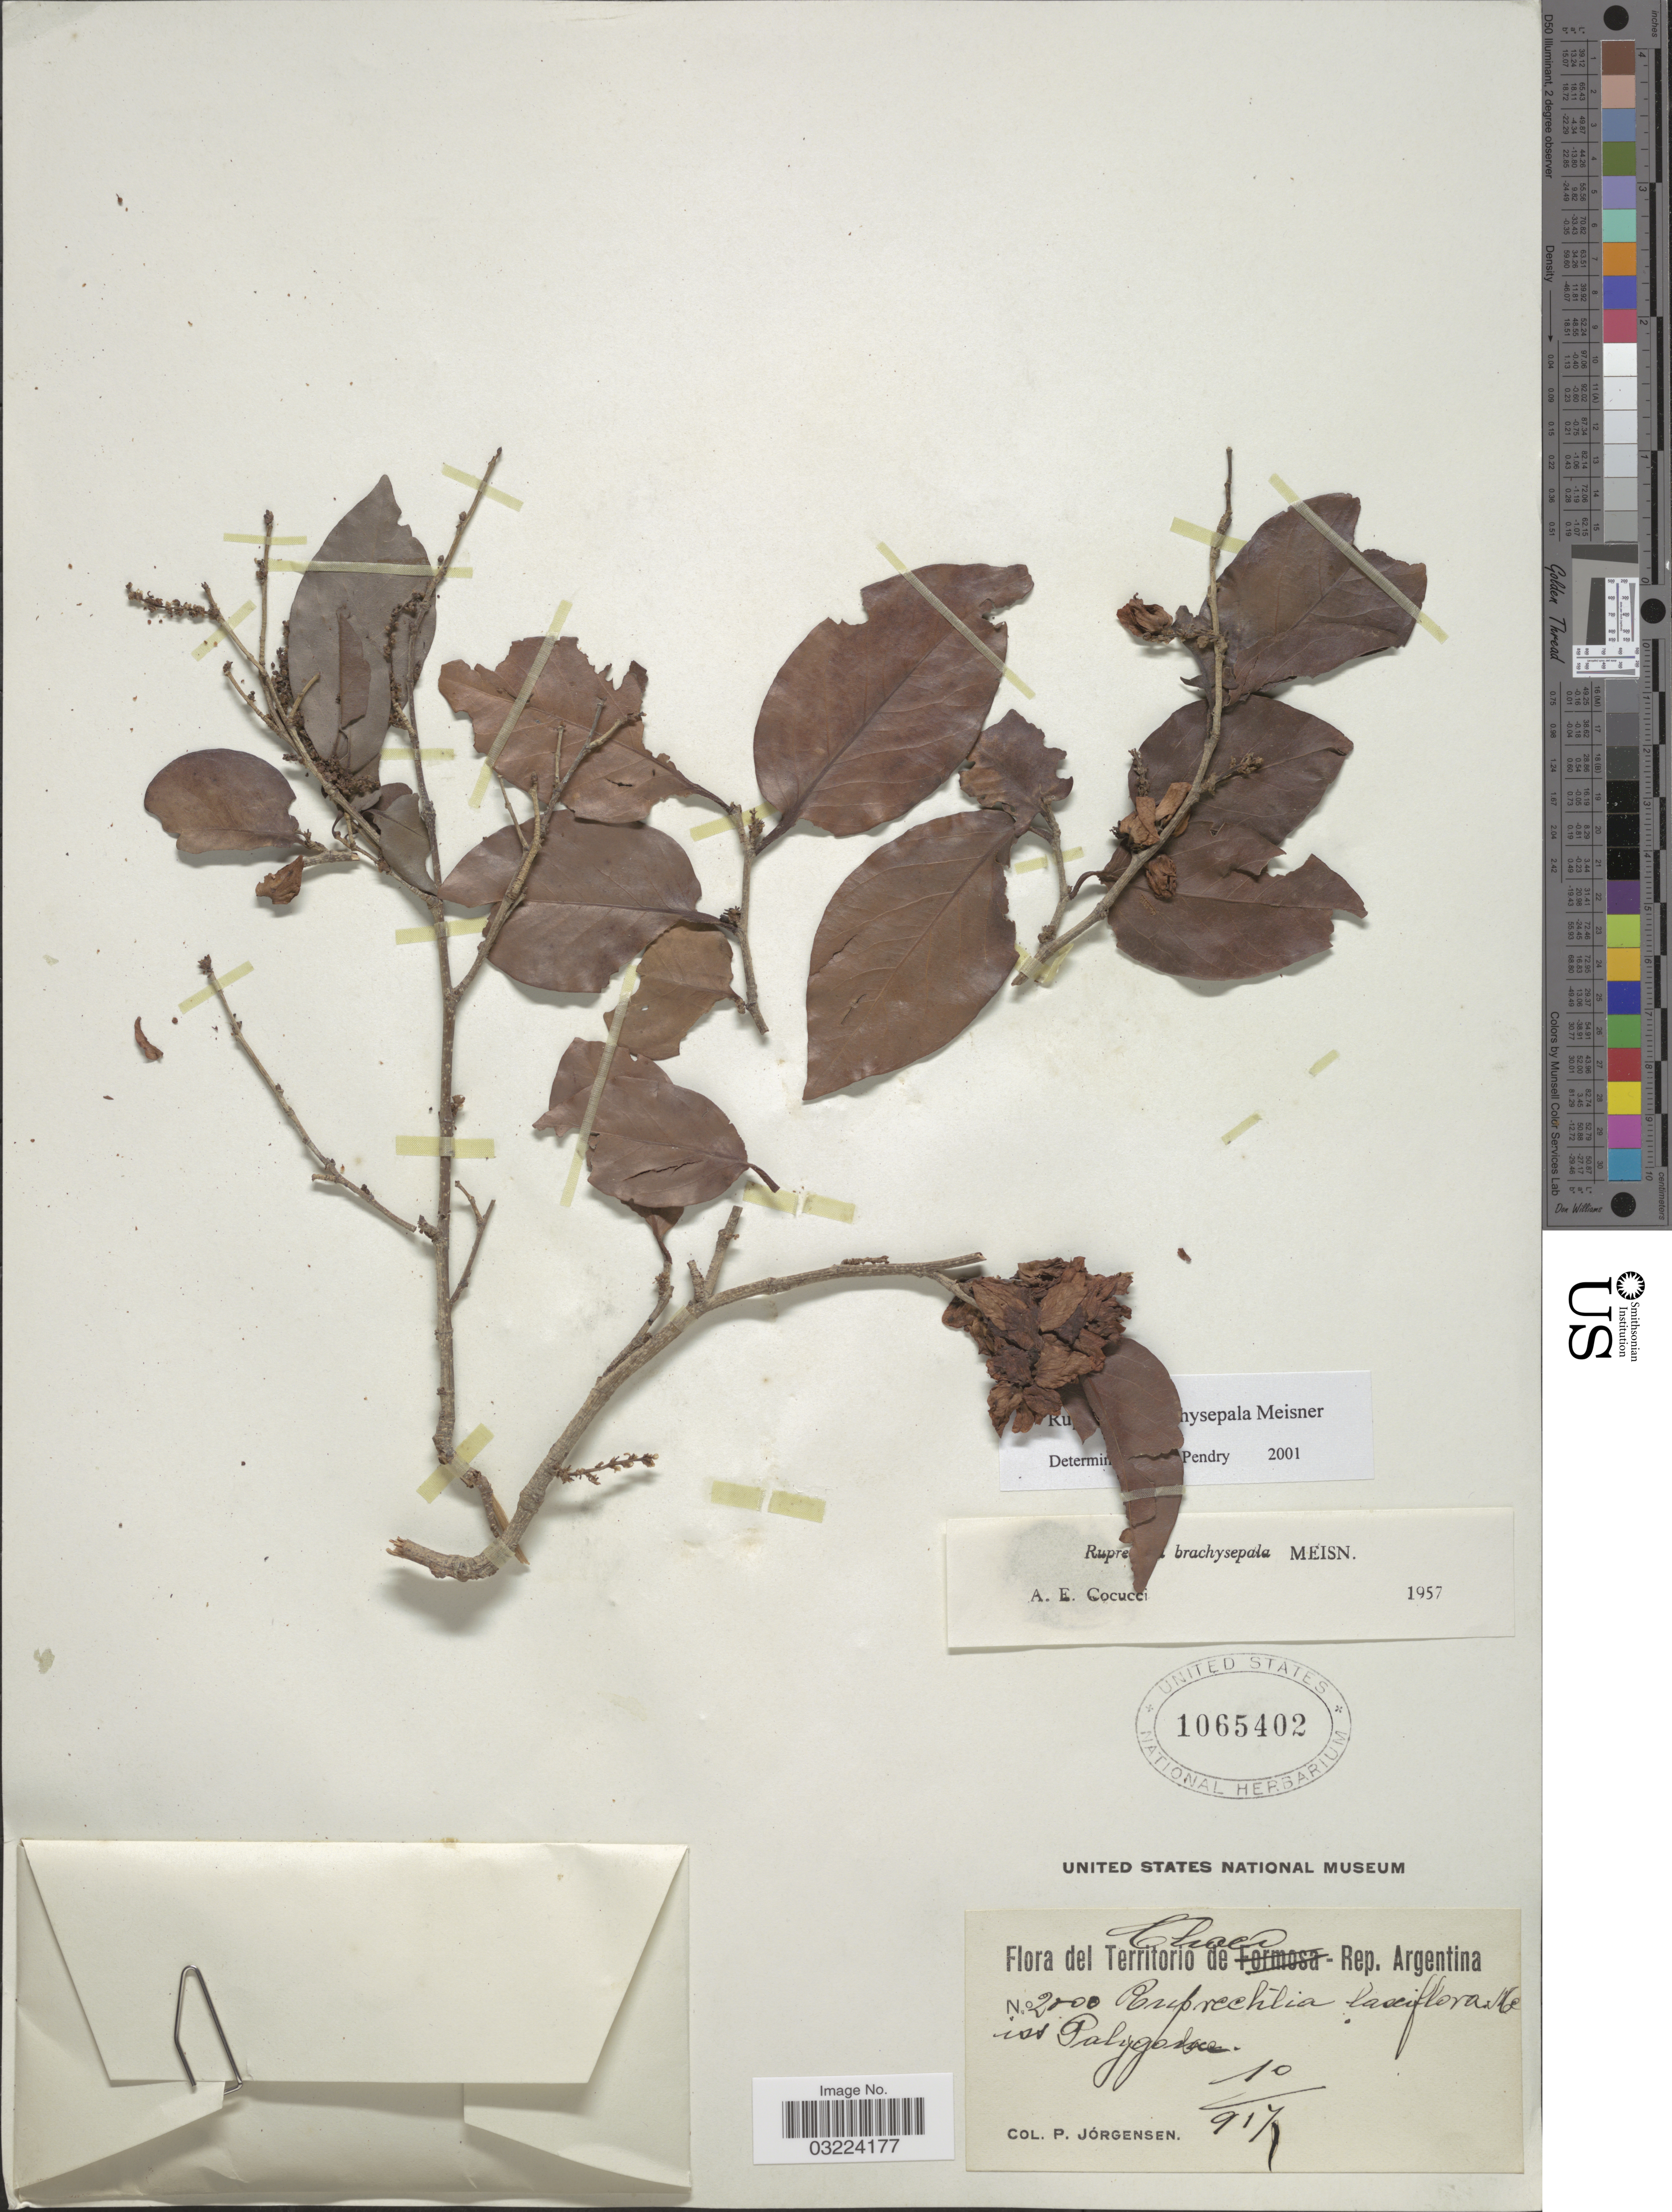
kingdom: Plantae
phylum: Tracheophyta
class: Magnoliopsida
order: Caryophyllales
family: Polygonaceae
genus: Ruprechtia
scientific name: Ruprechtia brachysepala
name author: Meisn.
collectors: P. Jörgensen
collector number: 2000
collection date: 1917-10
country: Argentina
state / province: Chaco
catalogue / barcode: US 1065402